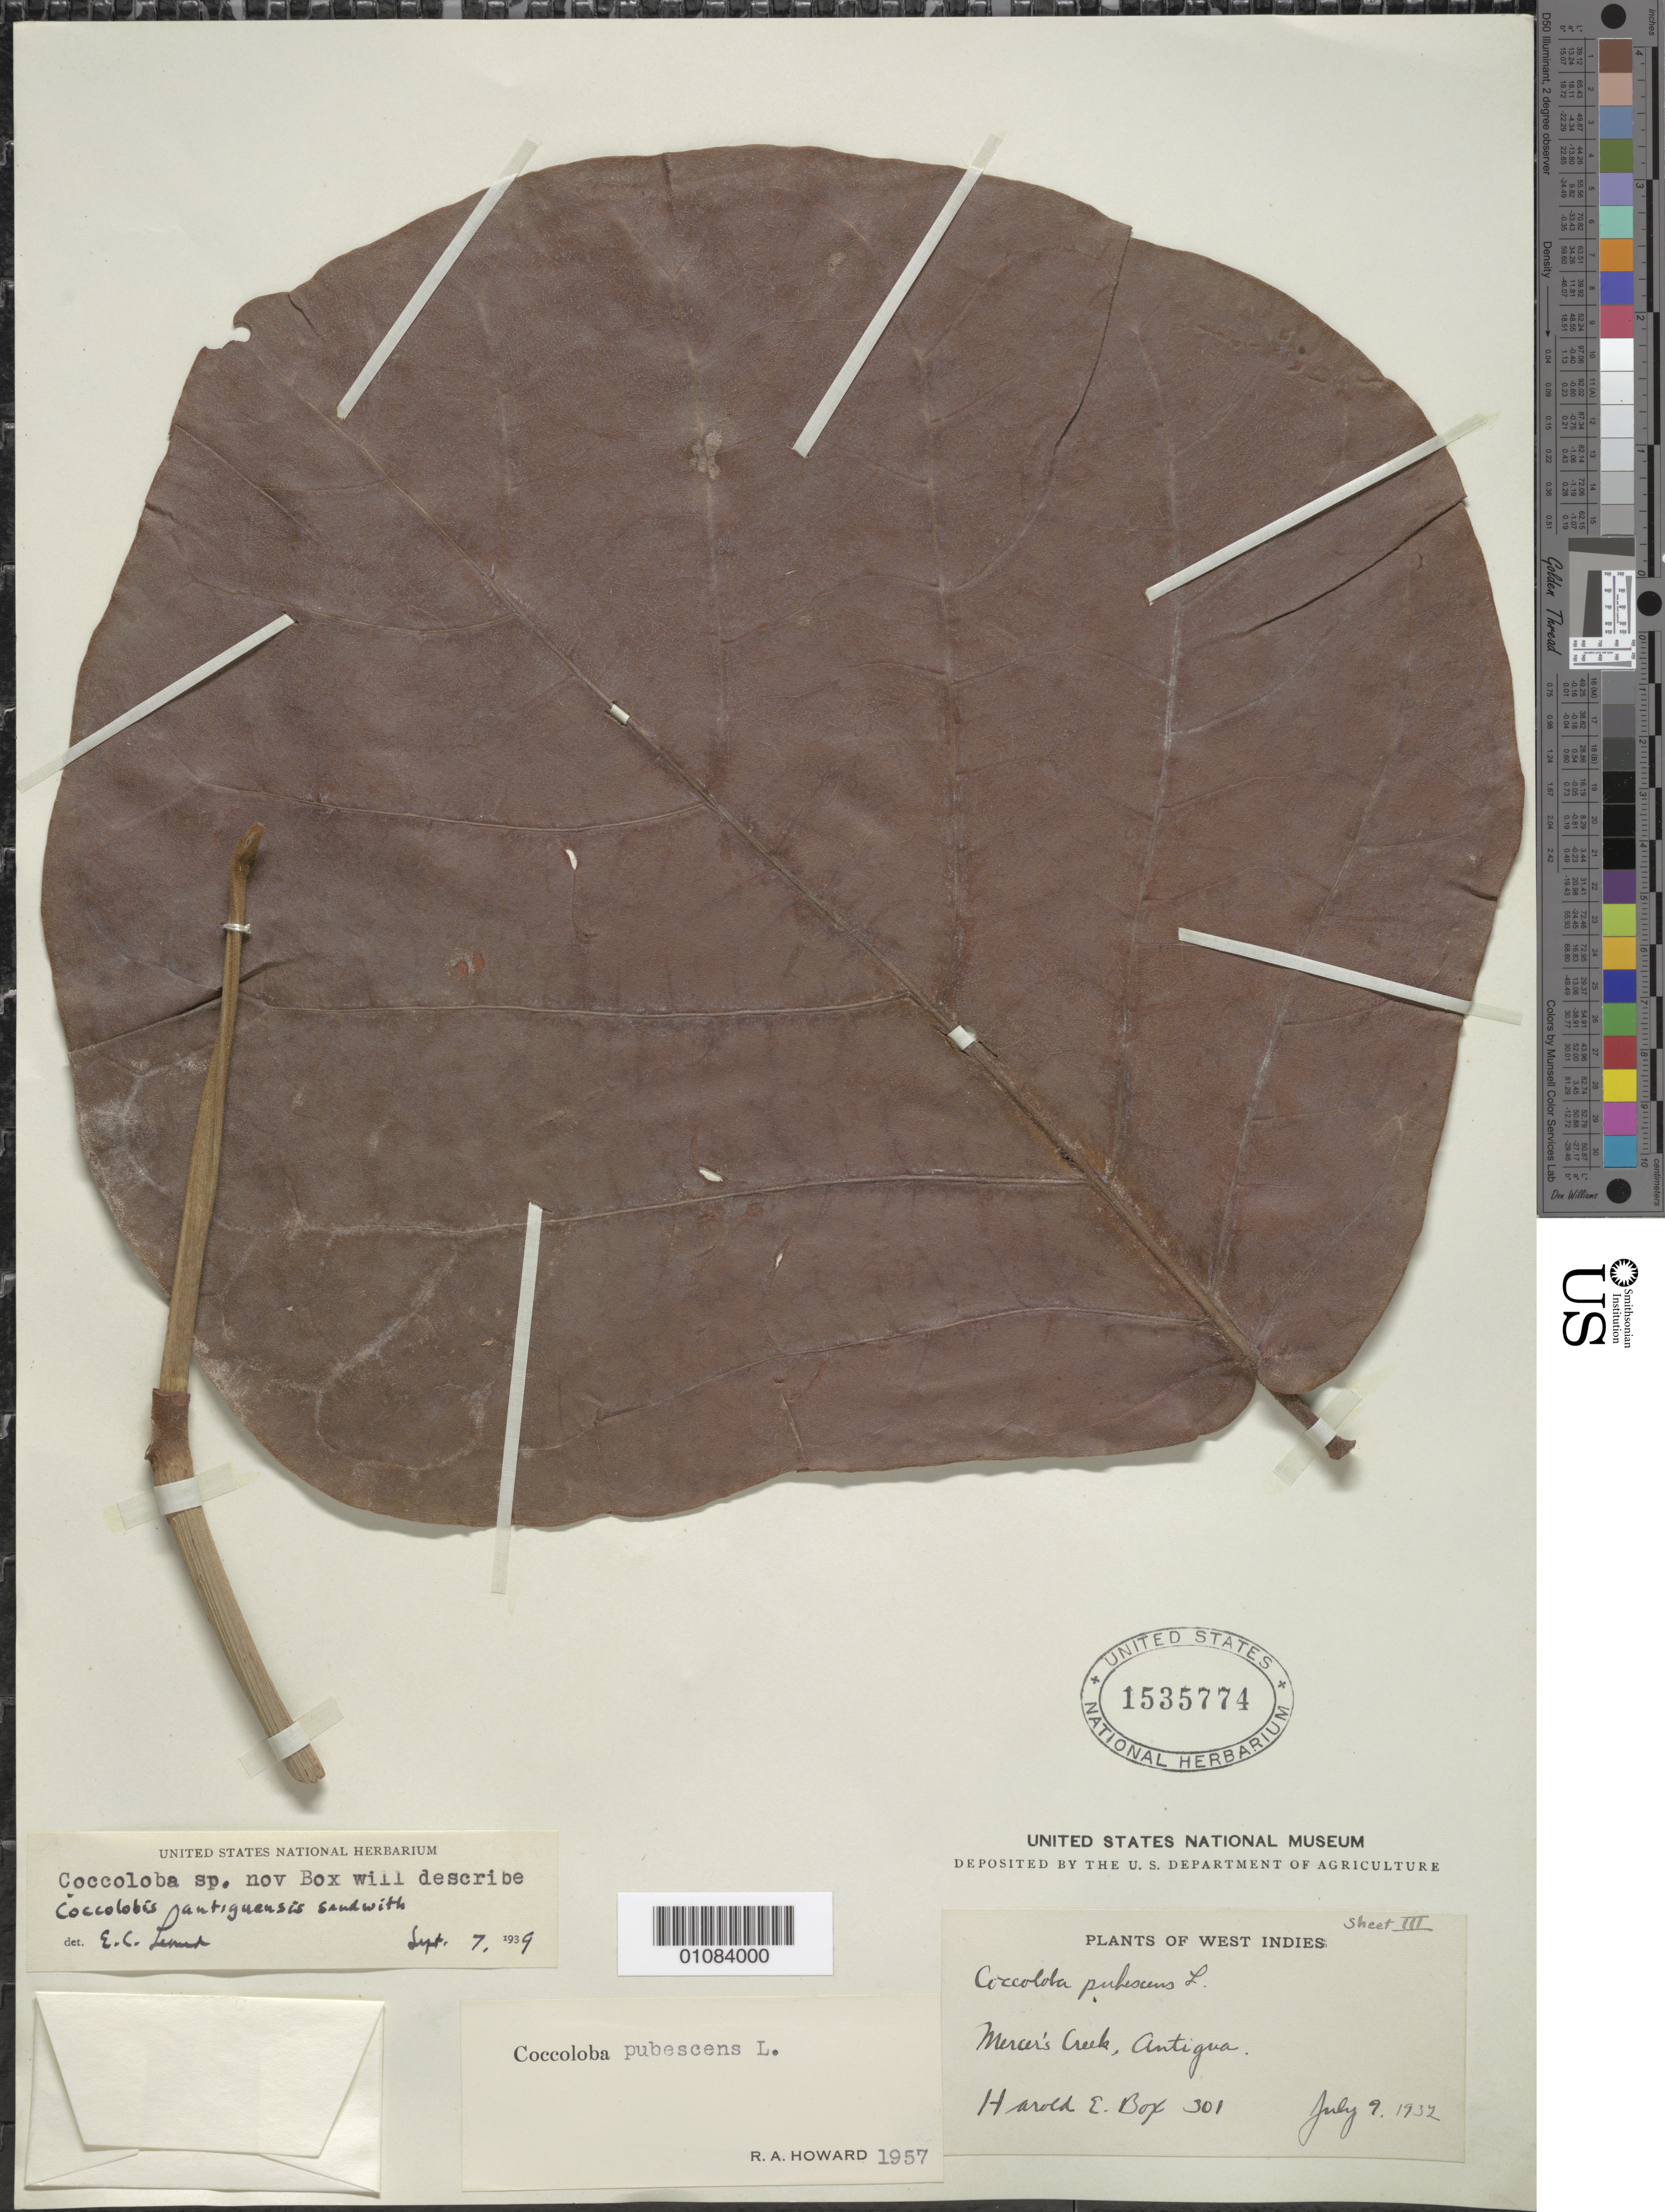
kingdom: Plantae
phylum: Tracheophyta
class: Magnoliopsida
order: Caryophyllales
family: Polygonaceae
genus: Coccoloba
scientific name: Coccoloba pubescens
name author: L.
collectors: H. E. Box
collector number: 301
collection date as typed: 09 Jul 1932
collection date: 1932-07-09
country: Antigua and Barbuda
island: Antigua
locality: Mercer's Creek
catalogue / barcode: US 1525774